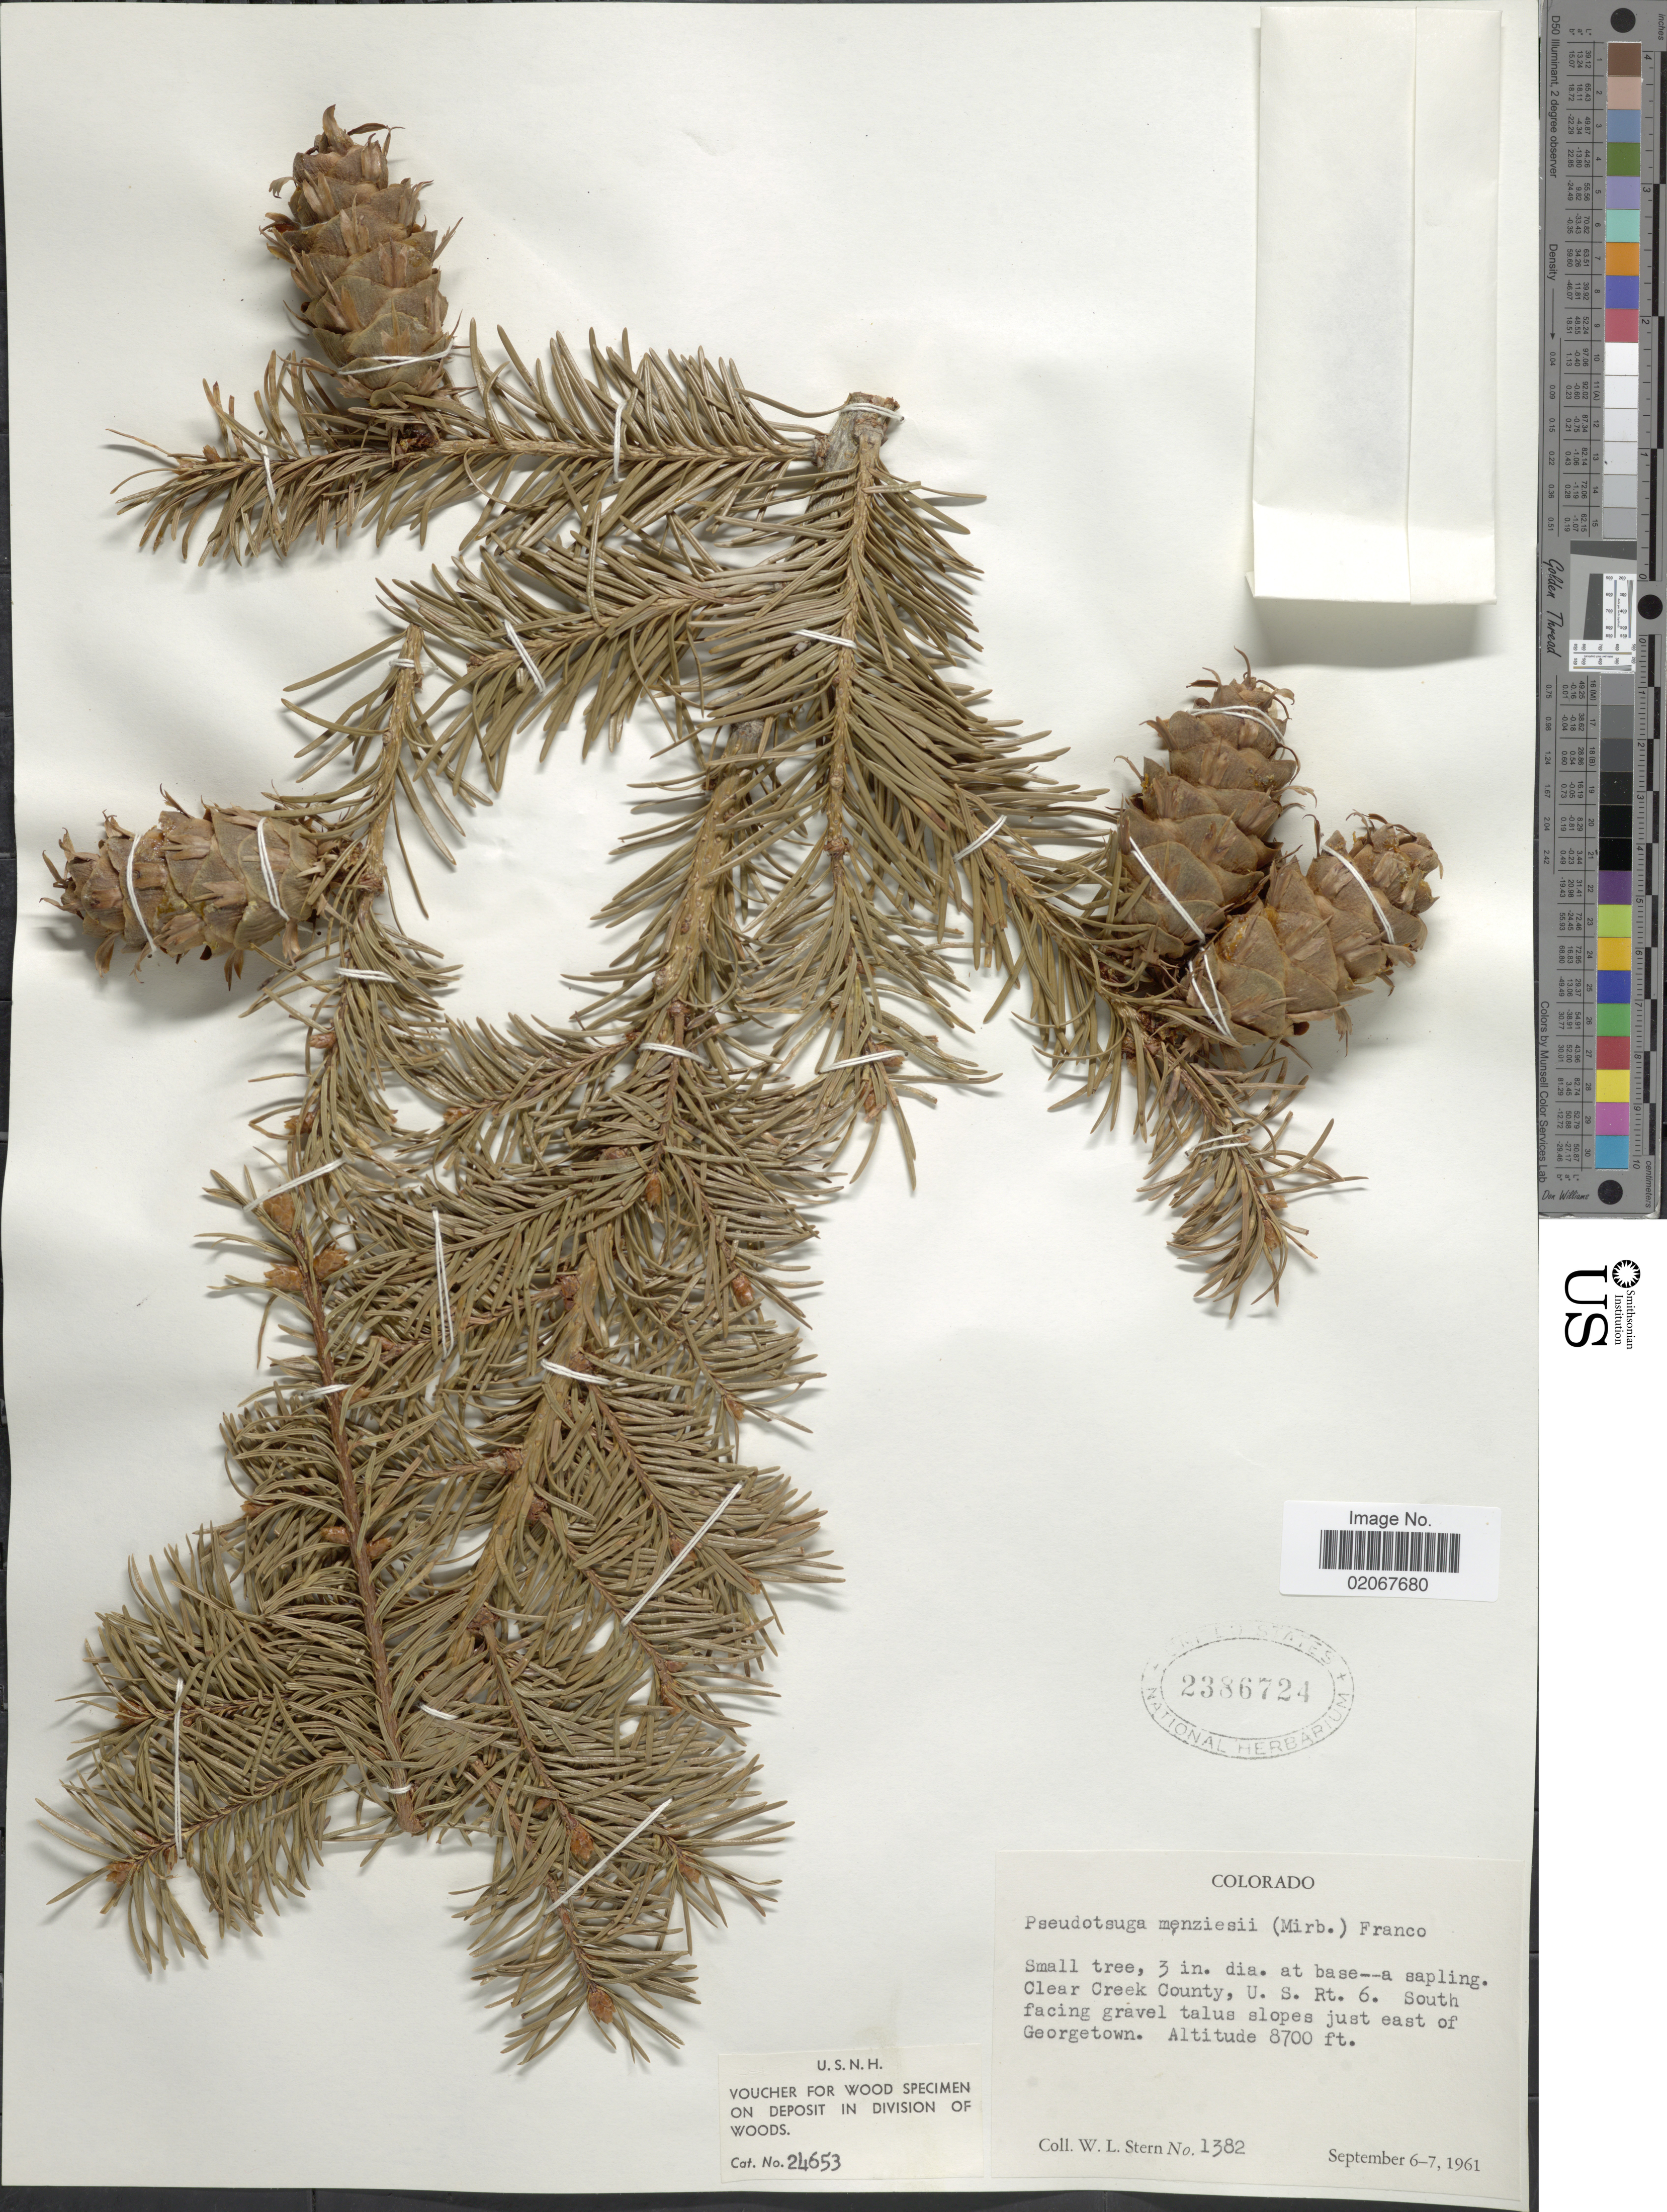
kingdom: Plantae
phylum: Tracheophyta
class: Pinopsida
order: Pinales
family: Pinaceae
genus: Pseudotsuga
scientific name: Pseudotsuga menziesii var. glauca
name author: (Beissn.) Franco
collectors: W. L. Stern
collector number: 1382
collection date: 1961-09-06/1961-09-07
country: United States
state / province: Colorado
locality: Clear Creek County, U. S. Rt. 6. South facing talus slopes just east of Georgetown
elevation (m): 2652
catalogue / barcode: US 2386724